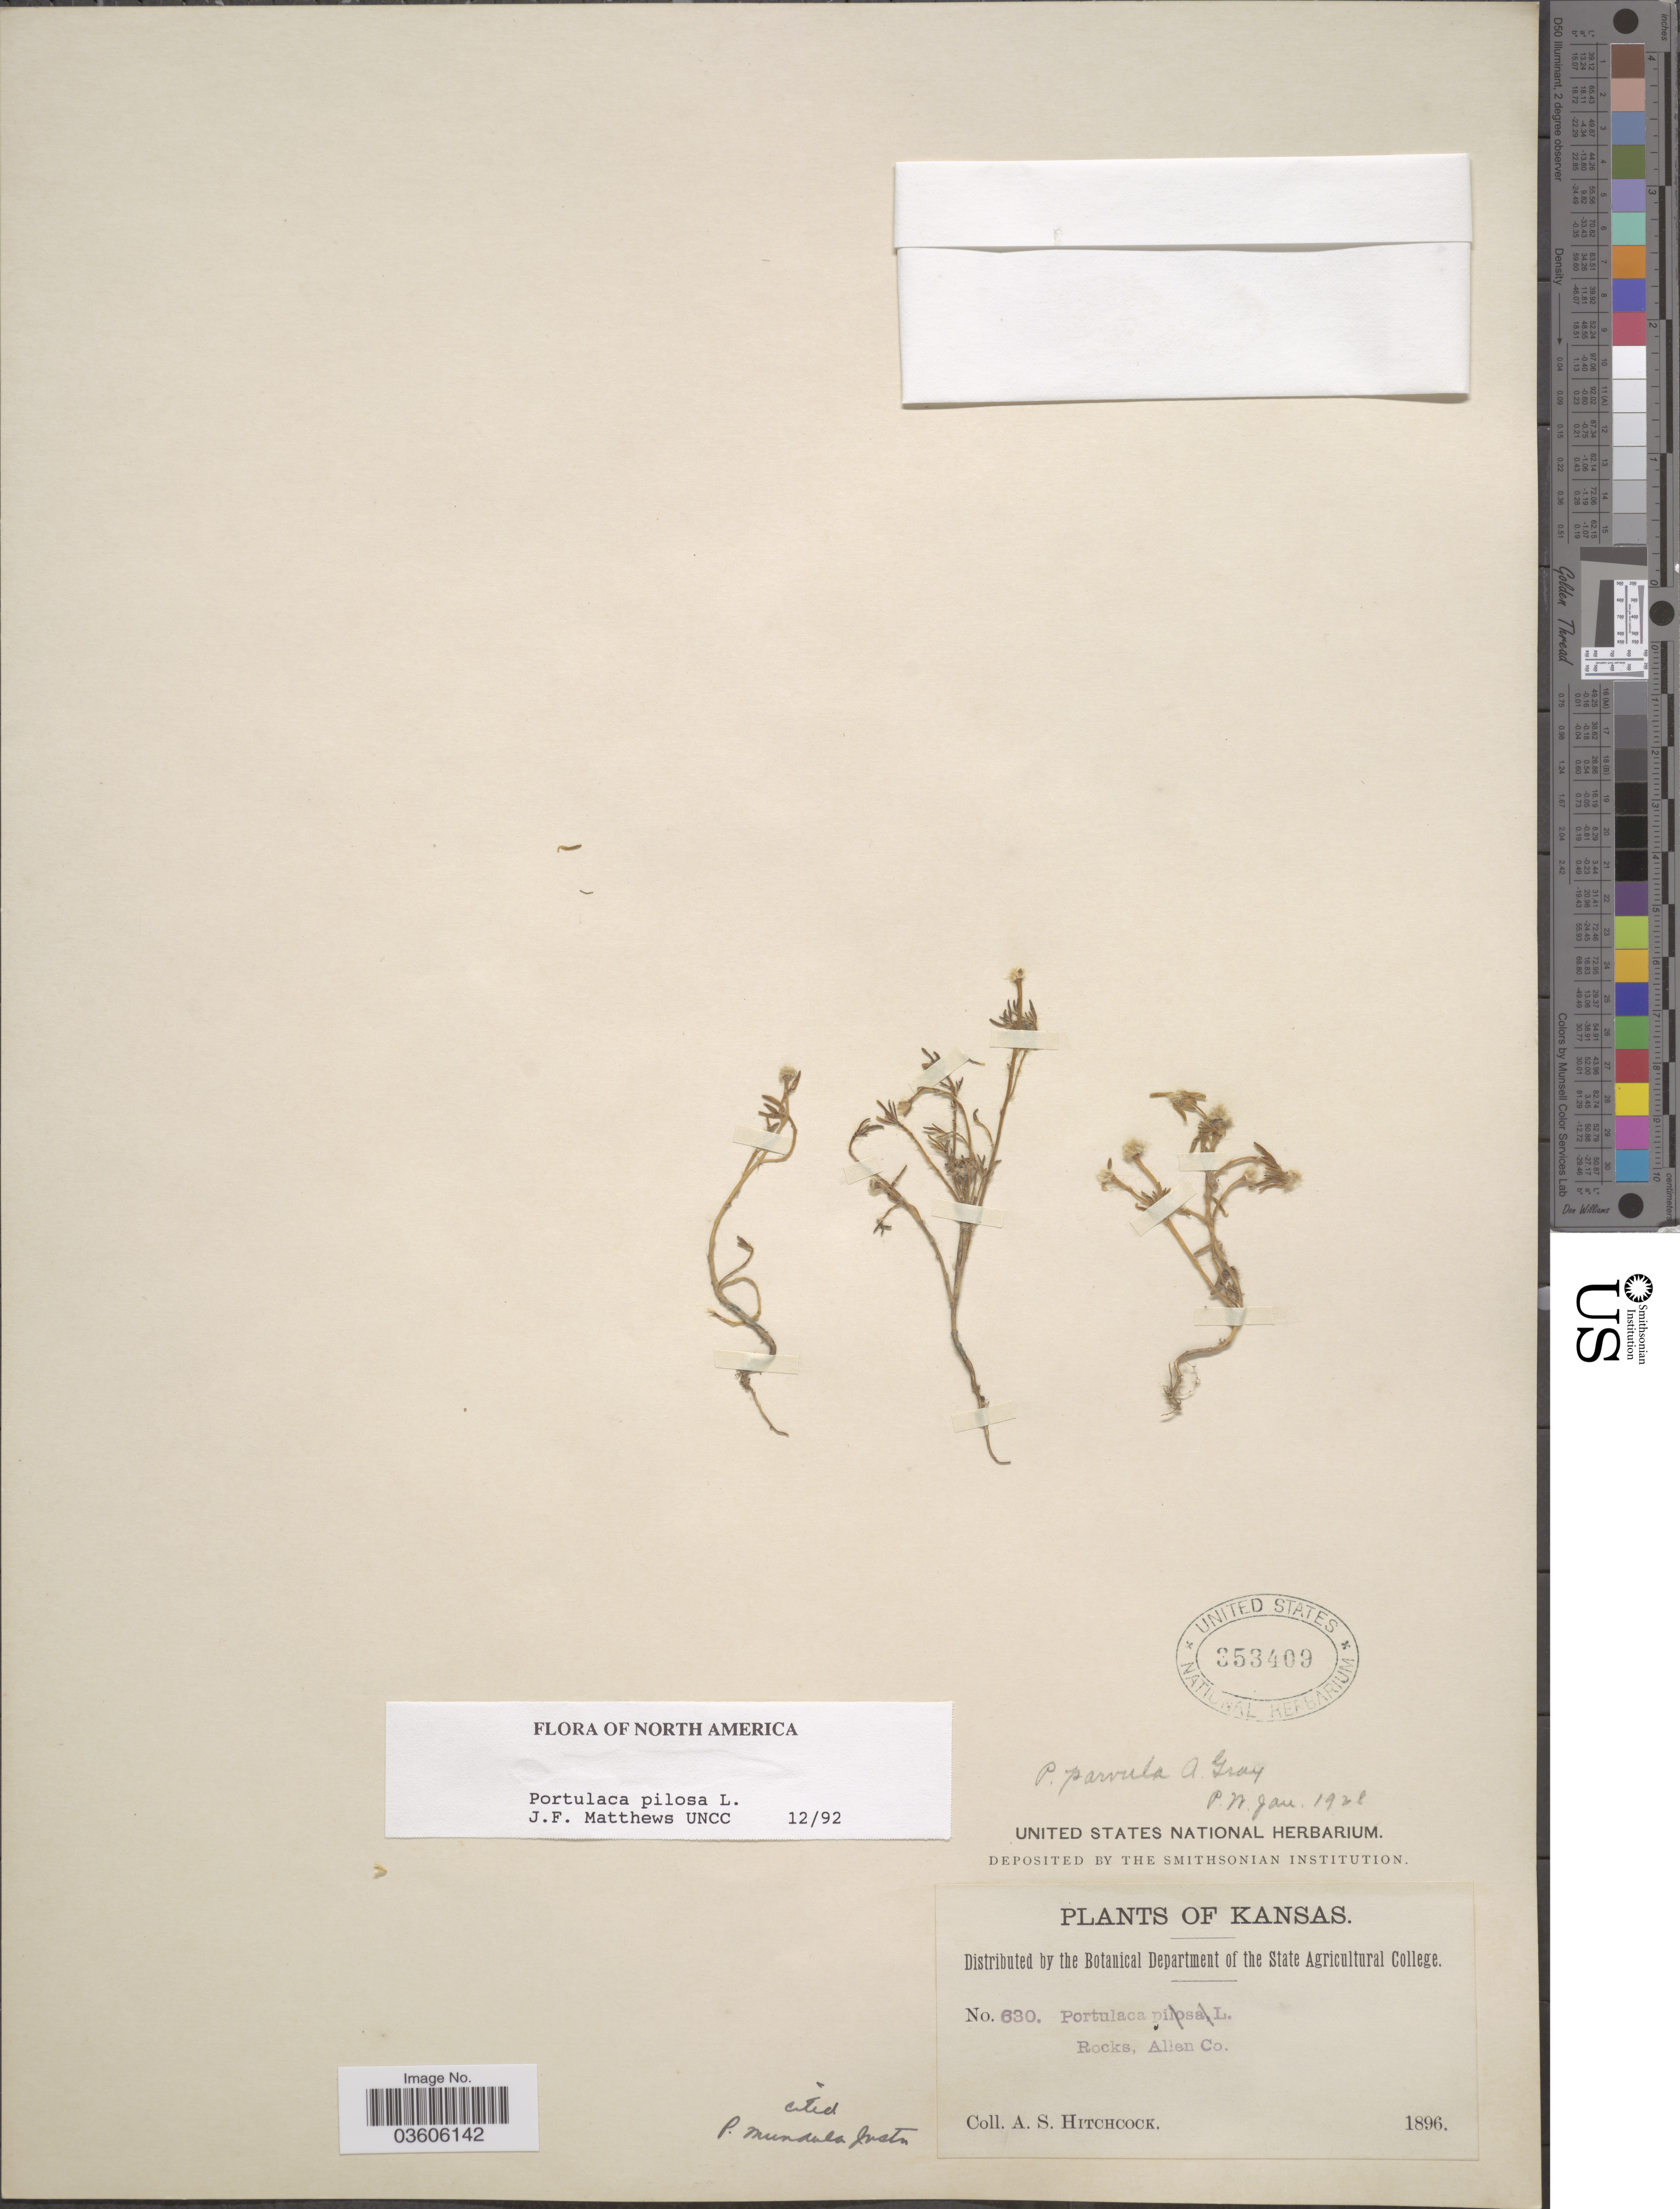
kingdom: Plantae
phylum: Tracheophyta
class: Magnoliopsida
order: Caryophyllales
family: Portulacaceae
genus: Portulaca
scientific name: Portulaca pilosa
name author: L.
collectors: A. S. Hitchcock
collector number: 630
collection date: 1896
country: United States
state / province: Kansas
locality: Rocks, Allen Co.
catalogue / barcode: US 353409